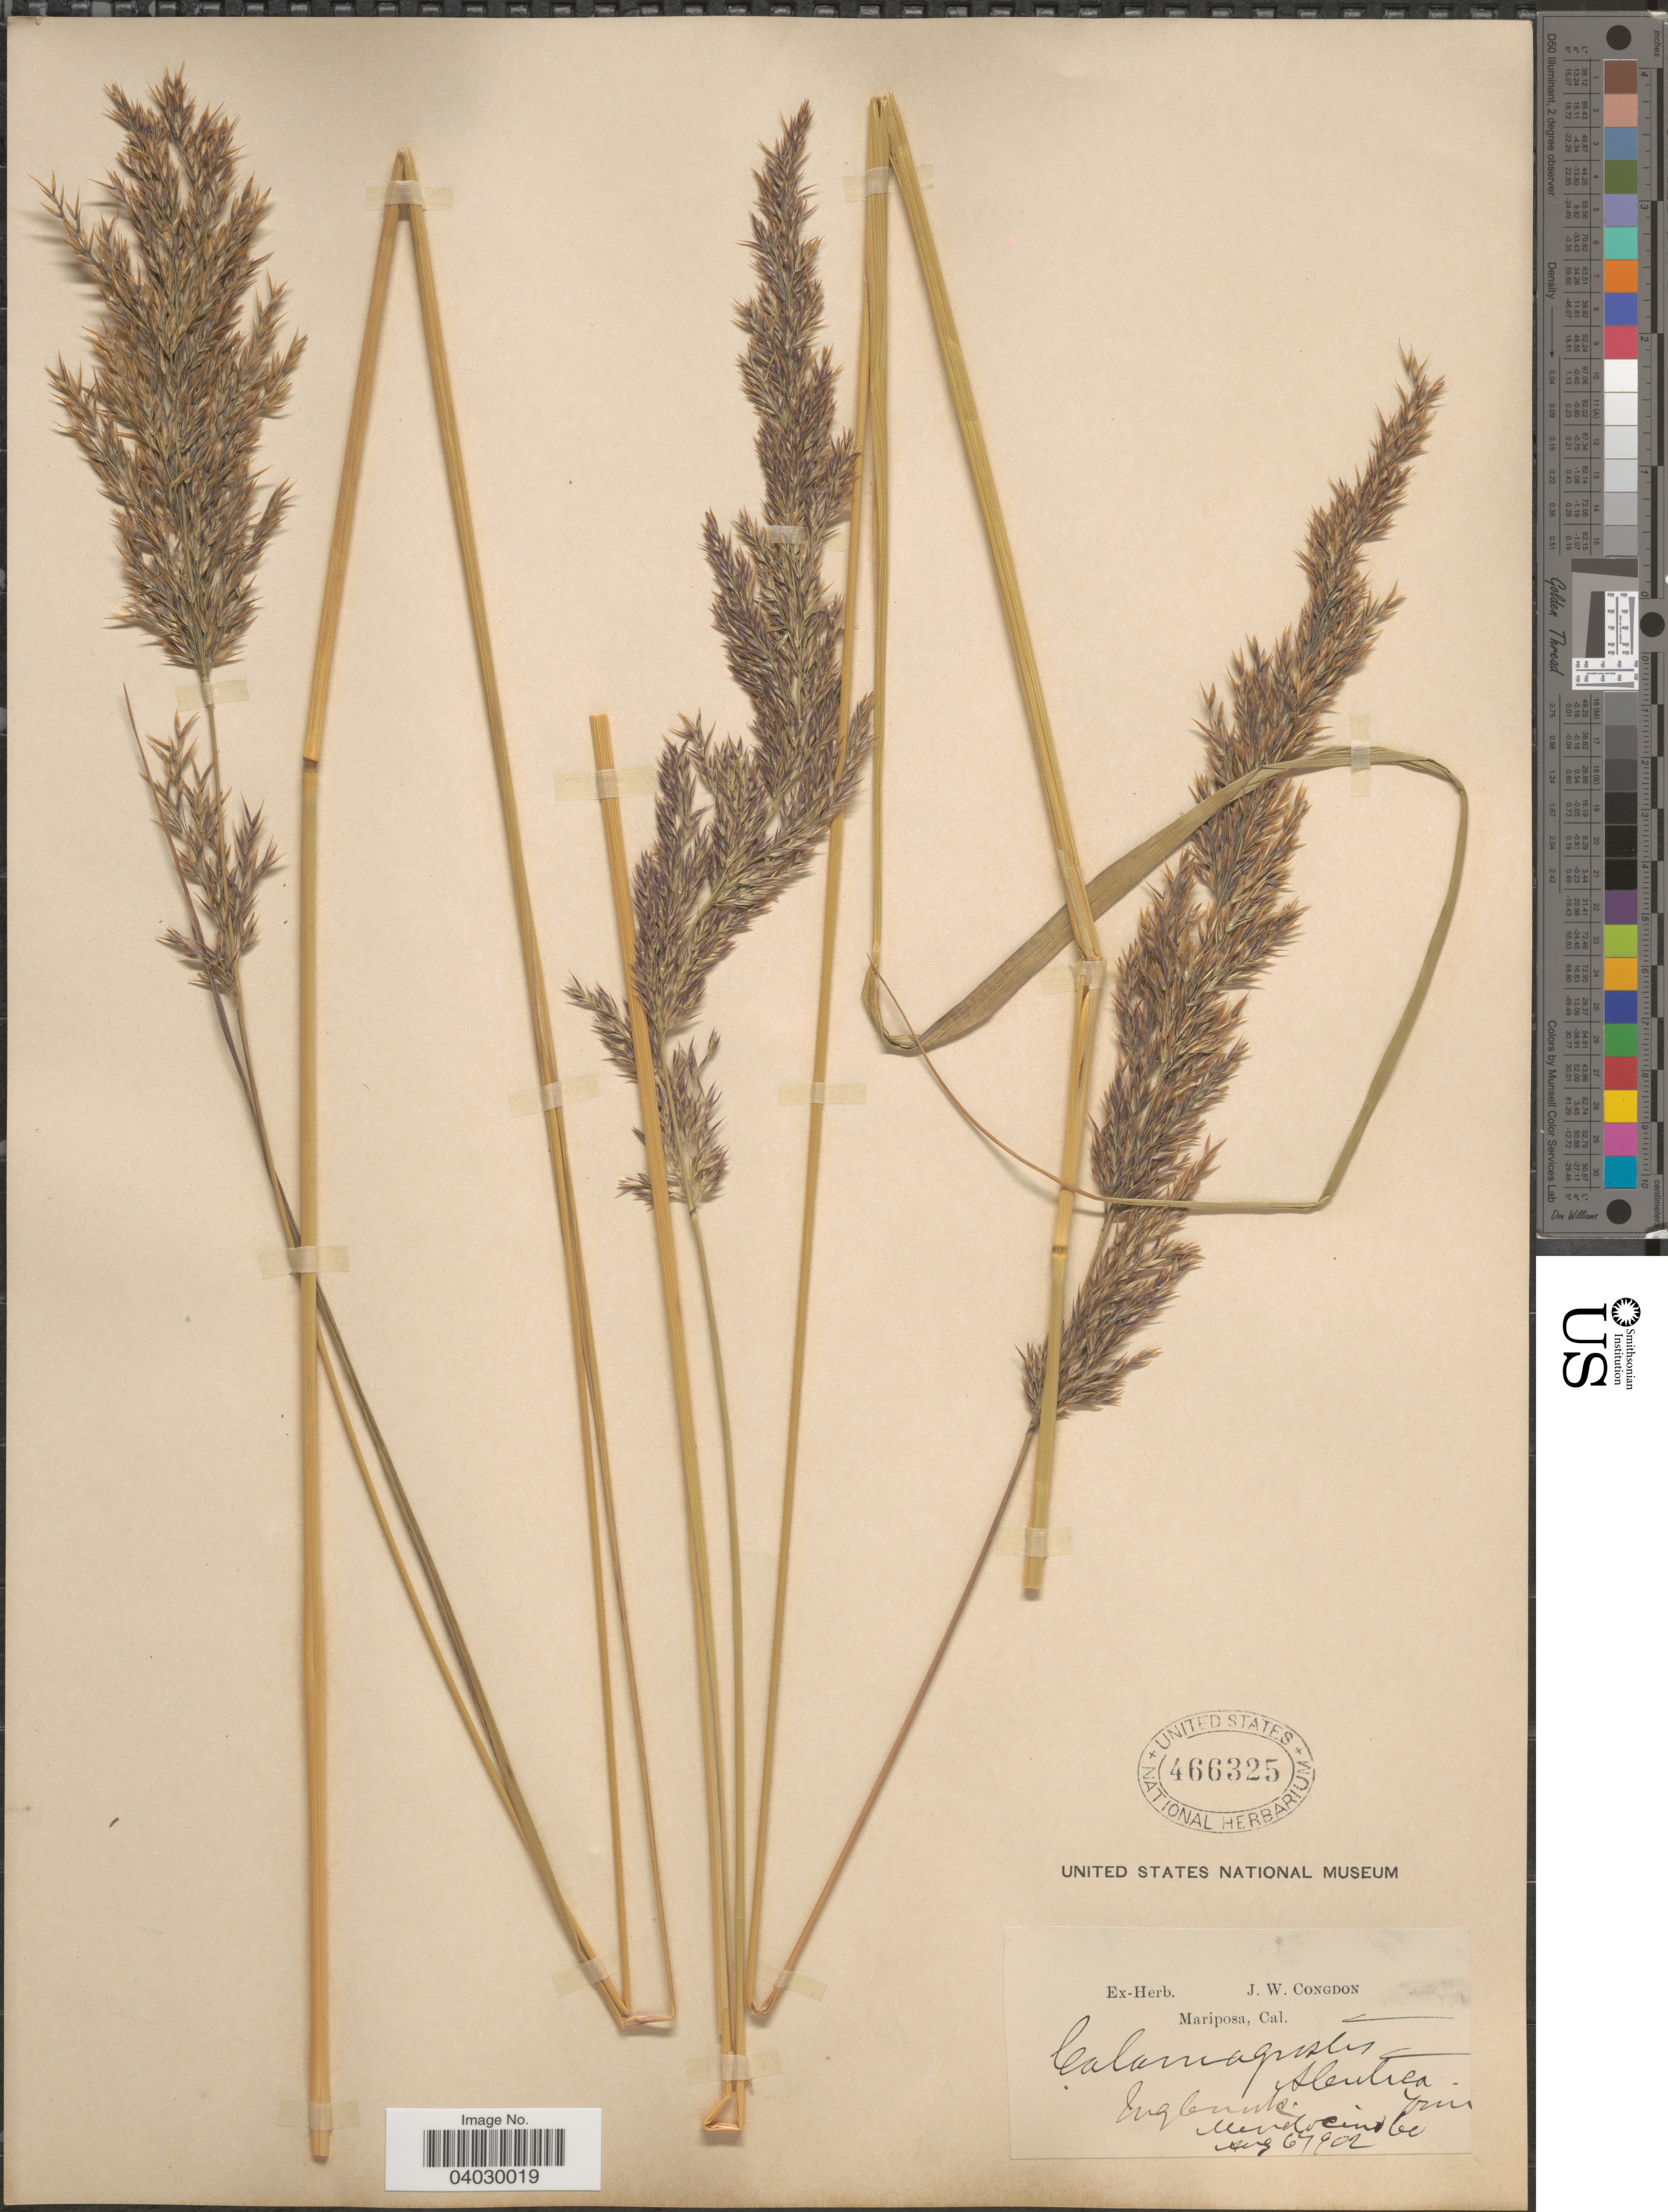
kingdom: Plantae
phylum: Tracheophyta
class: Liliopsida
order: Poales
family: Poaceae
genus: Calamagrostis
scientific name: Calamagrostis nutkaensis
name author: (J. Presl) Steud.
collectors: ex herb. J. W. Congdon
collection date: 1902-08-06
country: United States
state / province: California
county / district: Mendocino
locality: Inglenook. Mendocino Co.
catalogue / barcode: US 466325